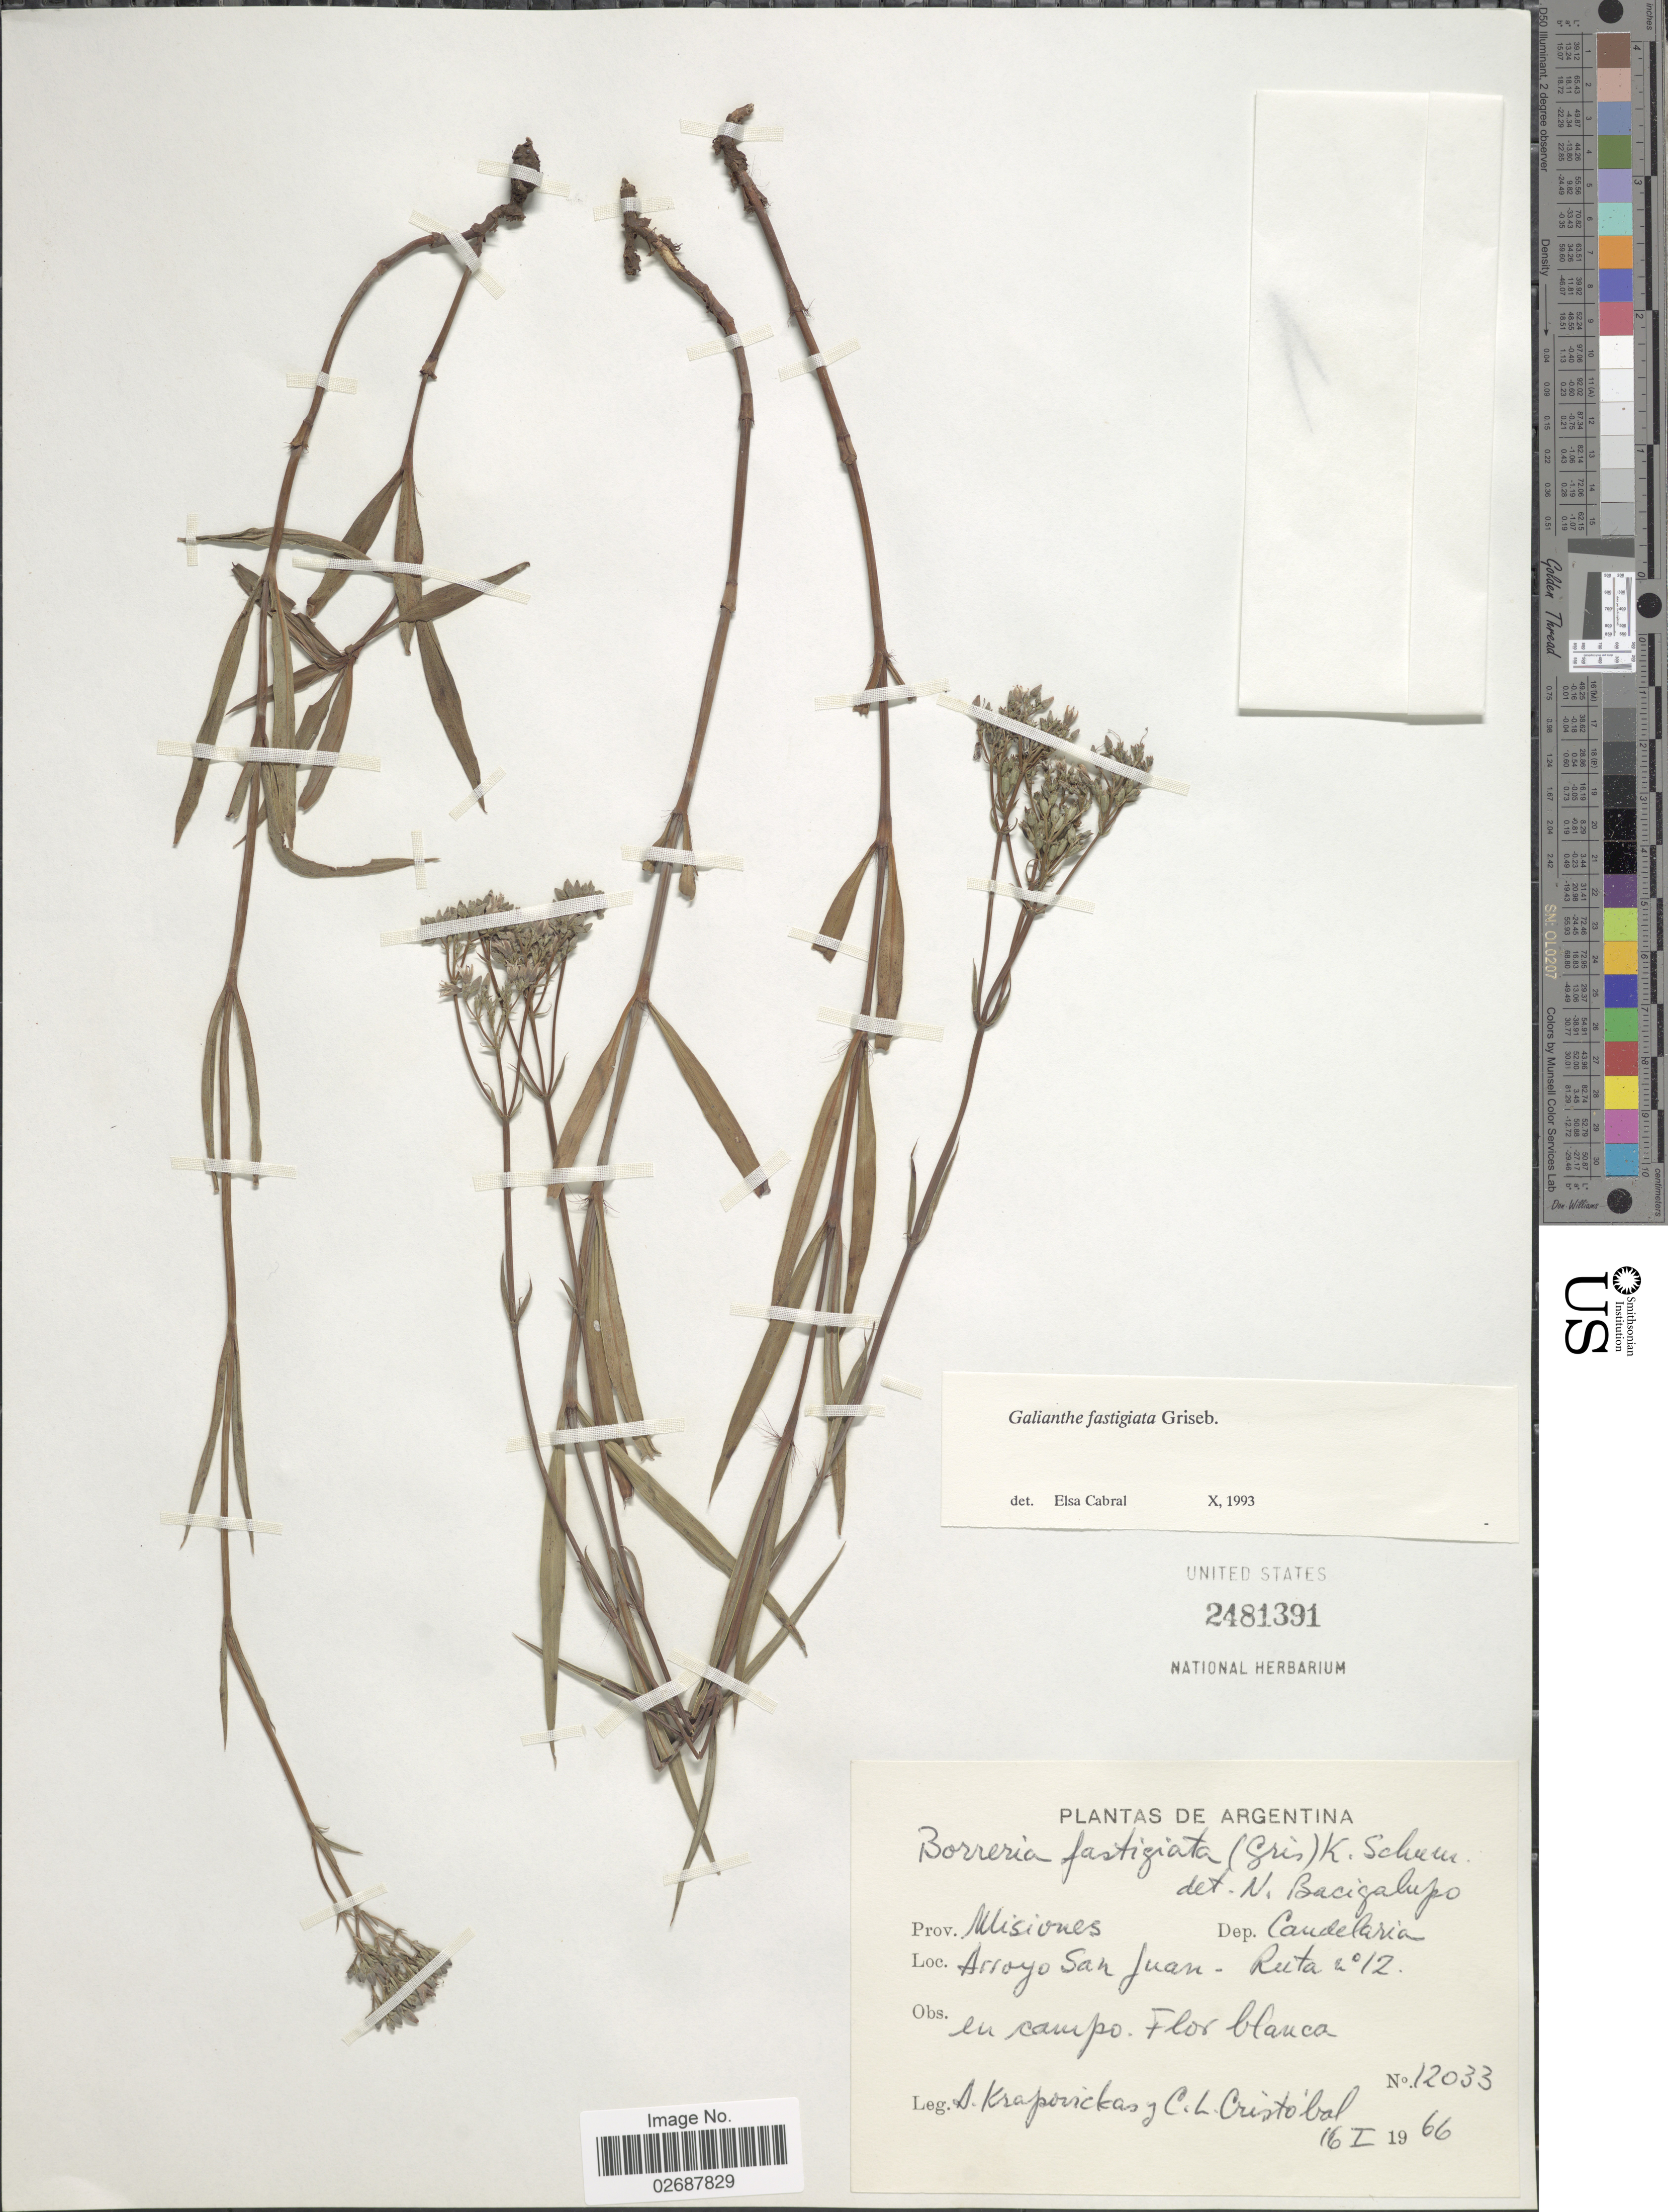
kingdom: Plantae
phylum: Tracheophyta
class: Magnoliopsida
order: Gentianales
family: Rubiaceae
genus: Galianthe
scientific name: Galianthe fastigiata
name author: Griseb.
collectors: A. Krapovickas & C. L. Cristóbal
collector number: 12033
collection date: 1966-01-16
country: Argentina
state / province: Misiones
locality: Dep. Candelaria. Arroyo San Juan - Ruta 2°12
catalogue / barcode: US 2481391